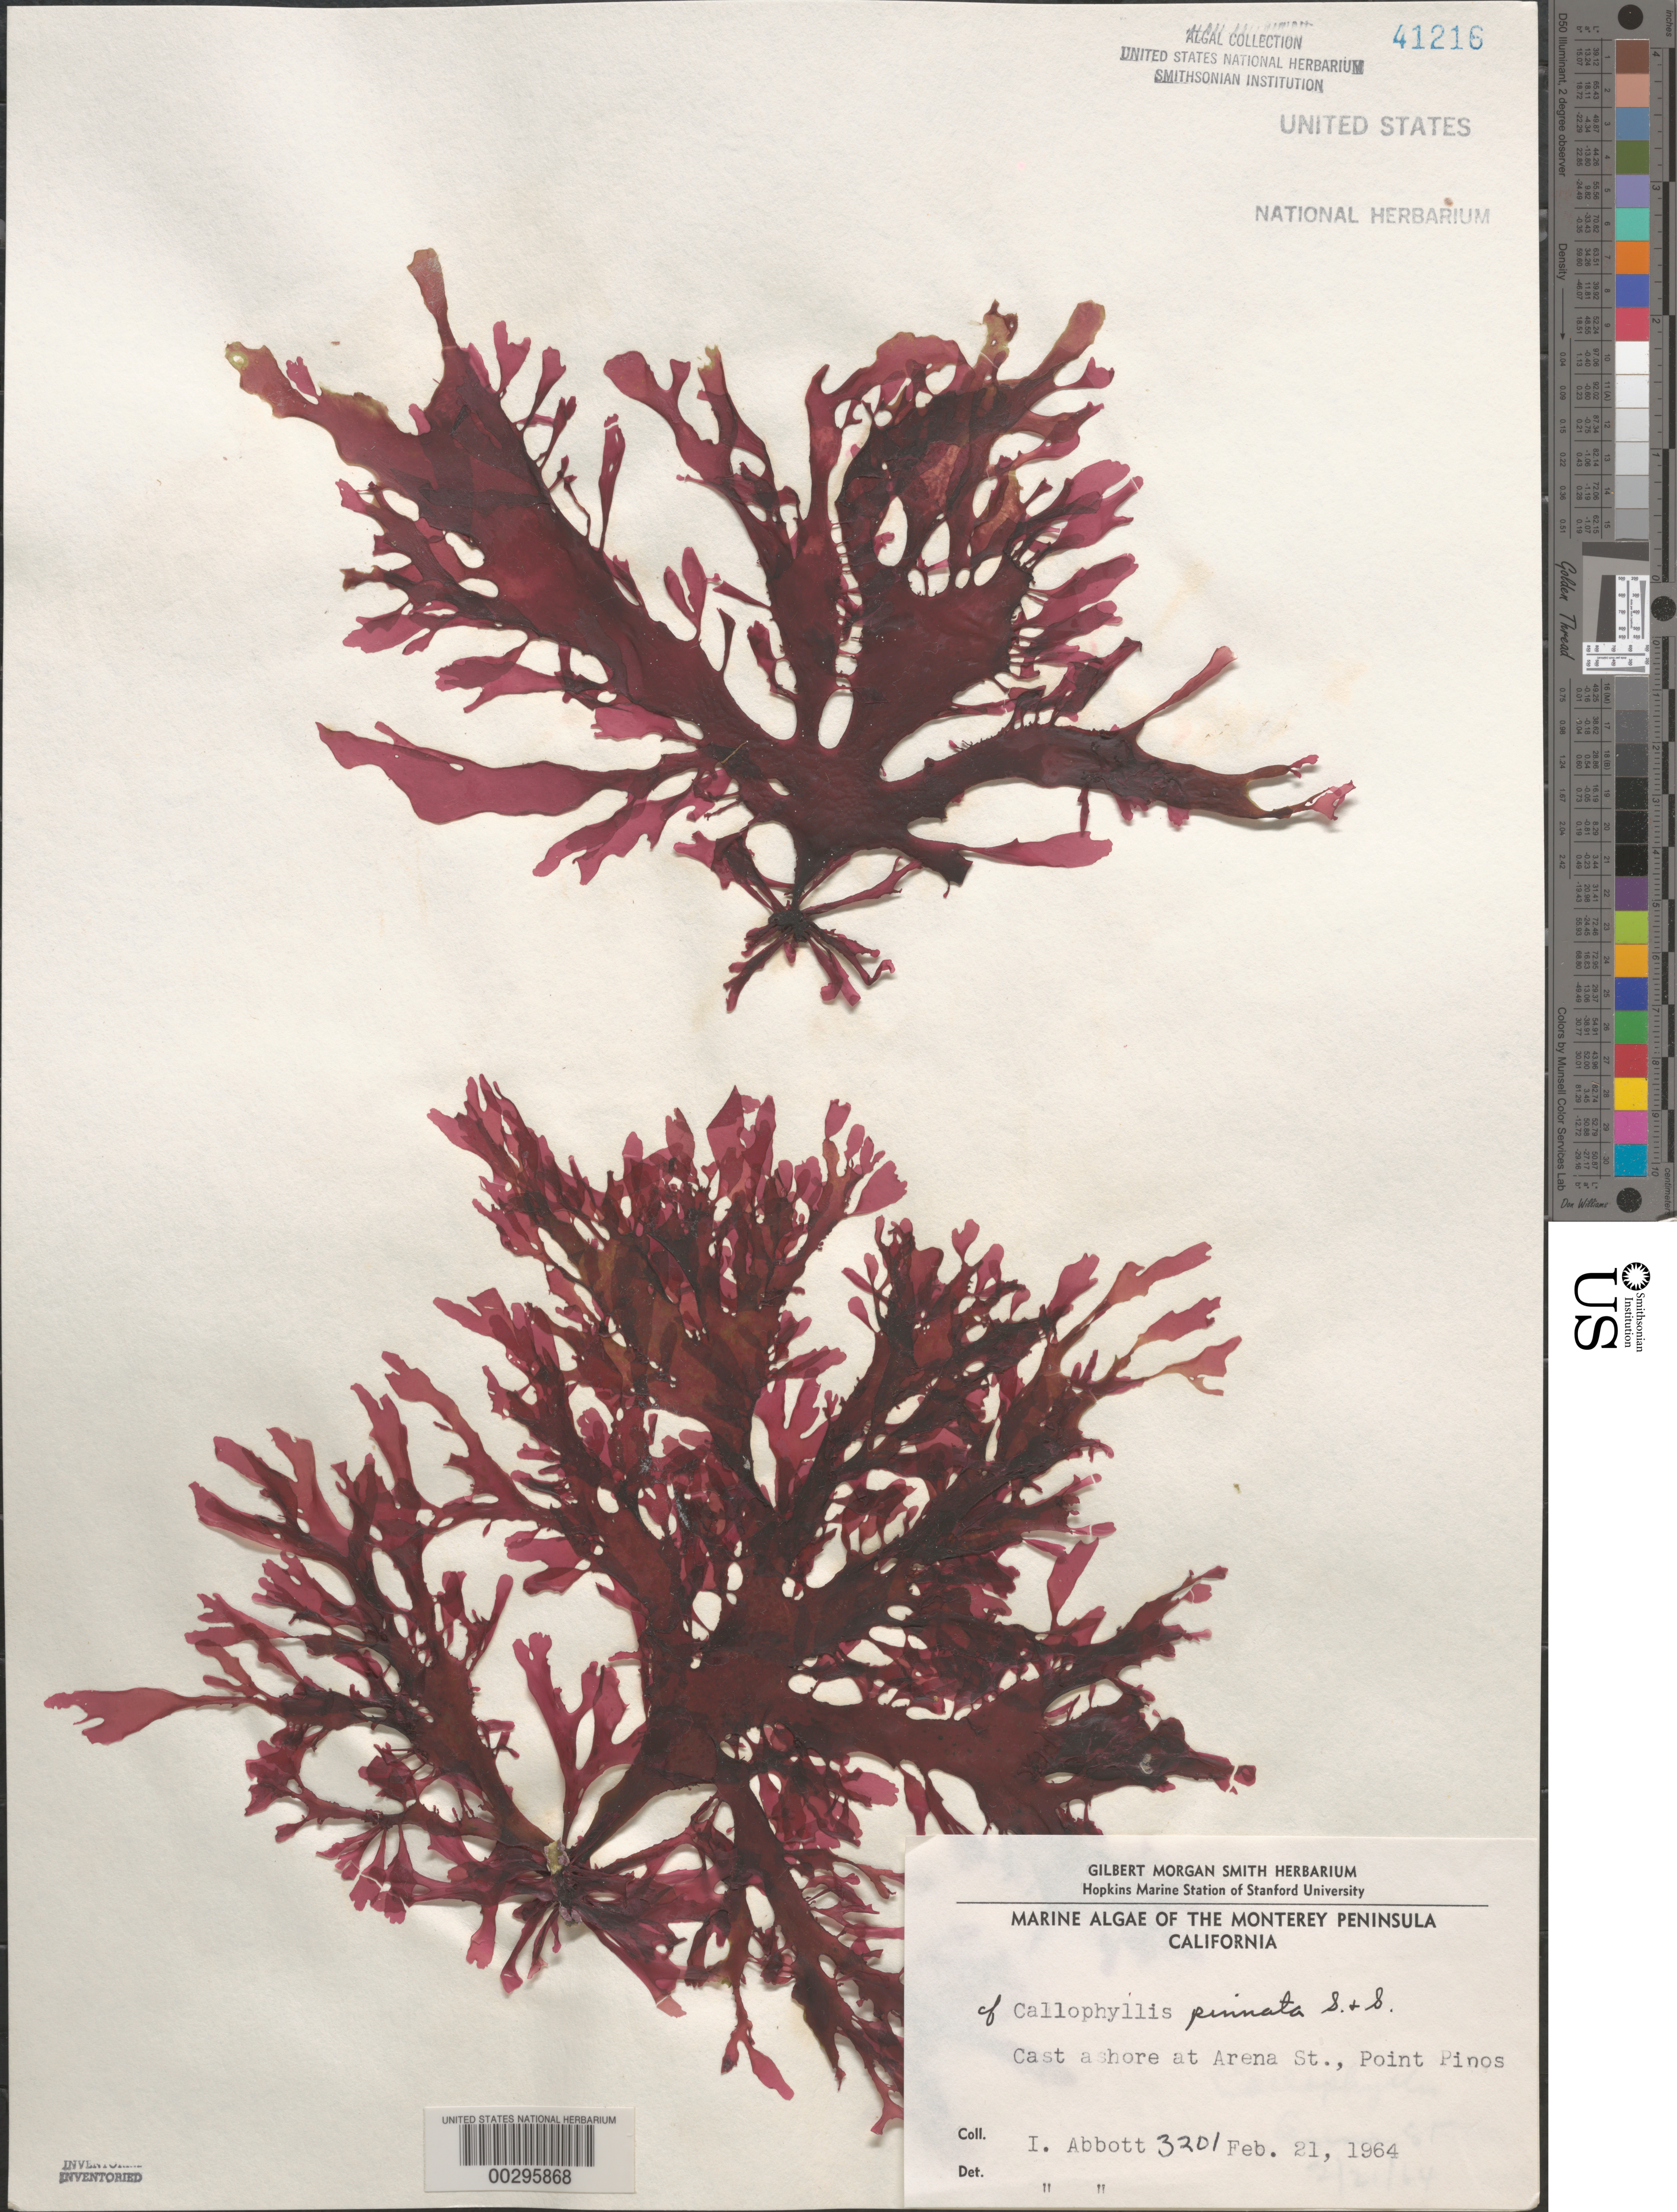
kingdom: Plantae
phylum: Rhodophyta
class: Florideophyceae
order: Gigartinales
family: Kallymeniaceae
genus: Callophyllis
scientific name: Callophyllis pinnata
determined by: Abbott, Isabella A.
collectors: I. A. Abbott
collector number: IAA 3201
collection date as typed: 21 Feb 1964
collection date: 1964-02-21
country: United States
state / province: California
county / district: Monterey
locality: Point Lobos, Arena Street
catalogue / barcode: US 41216